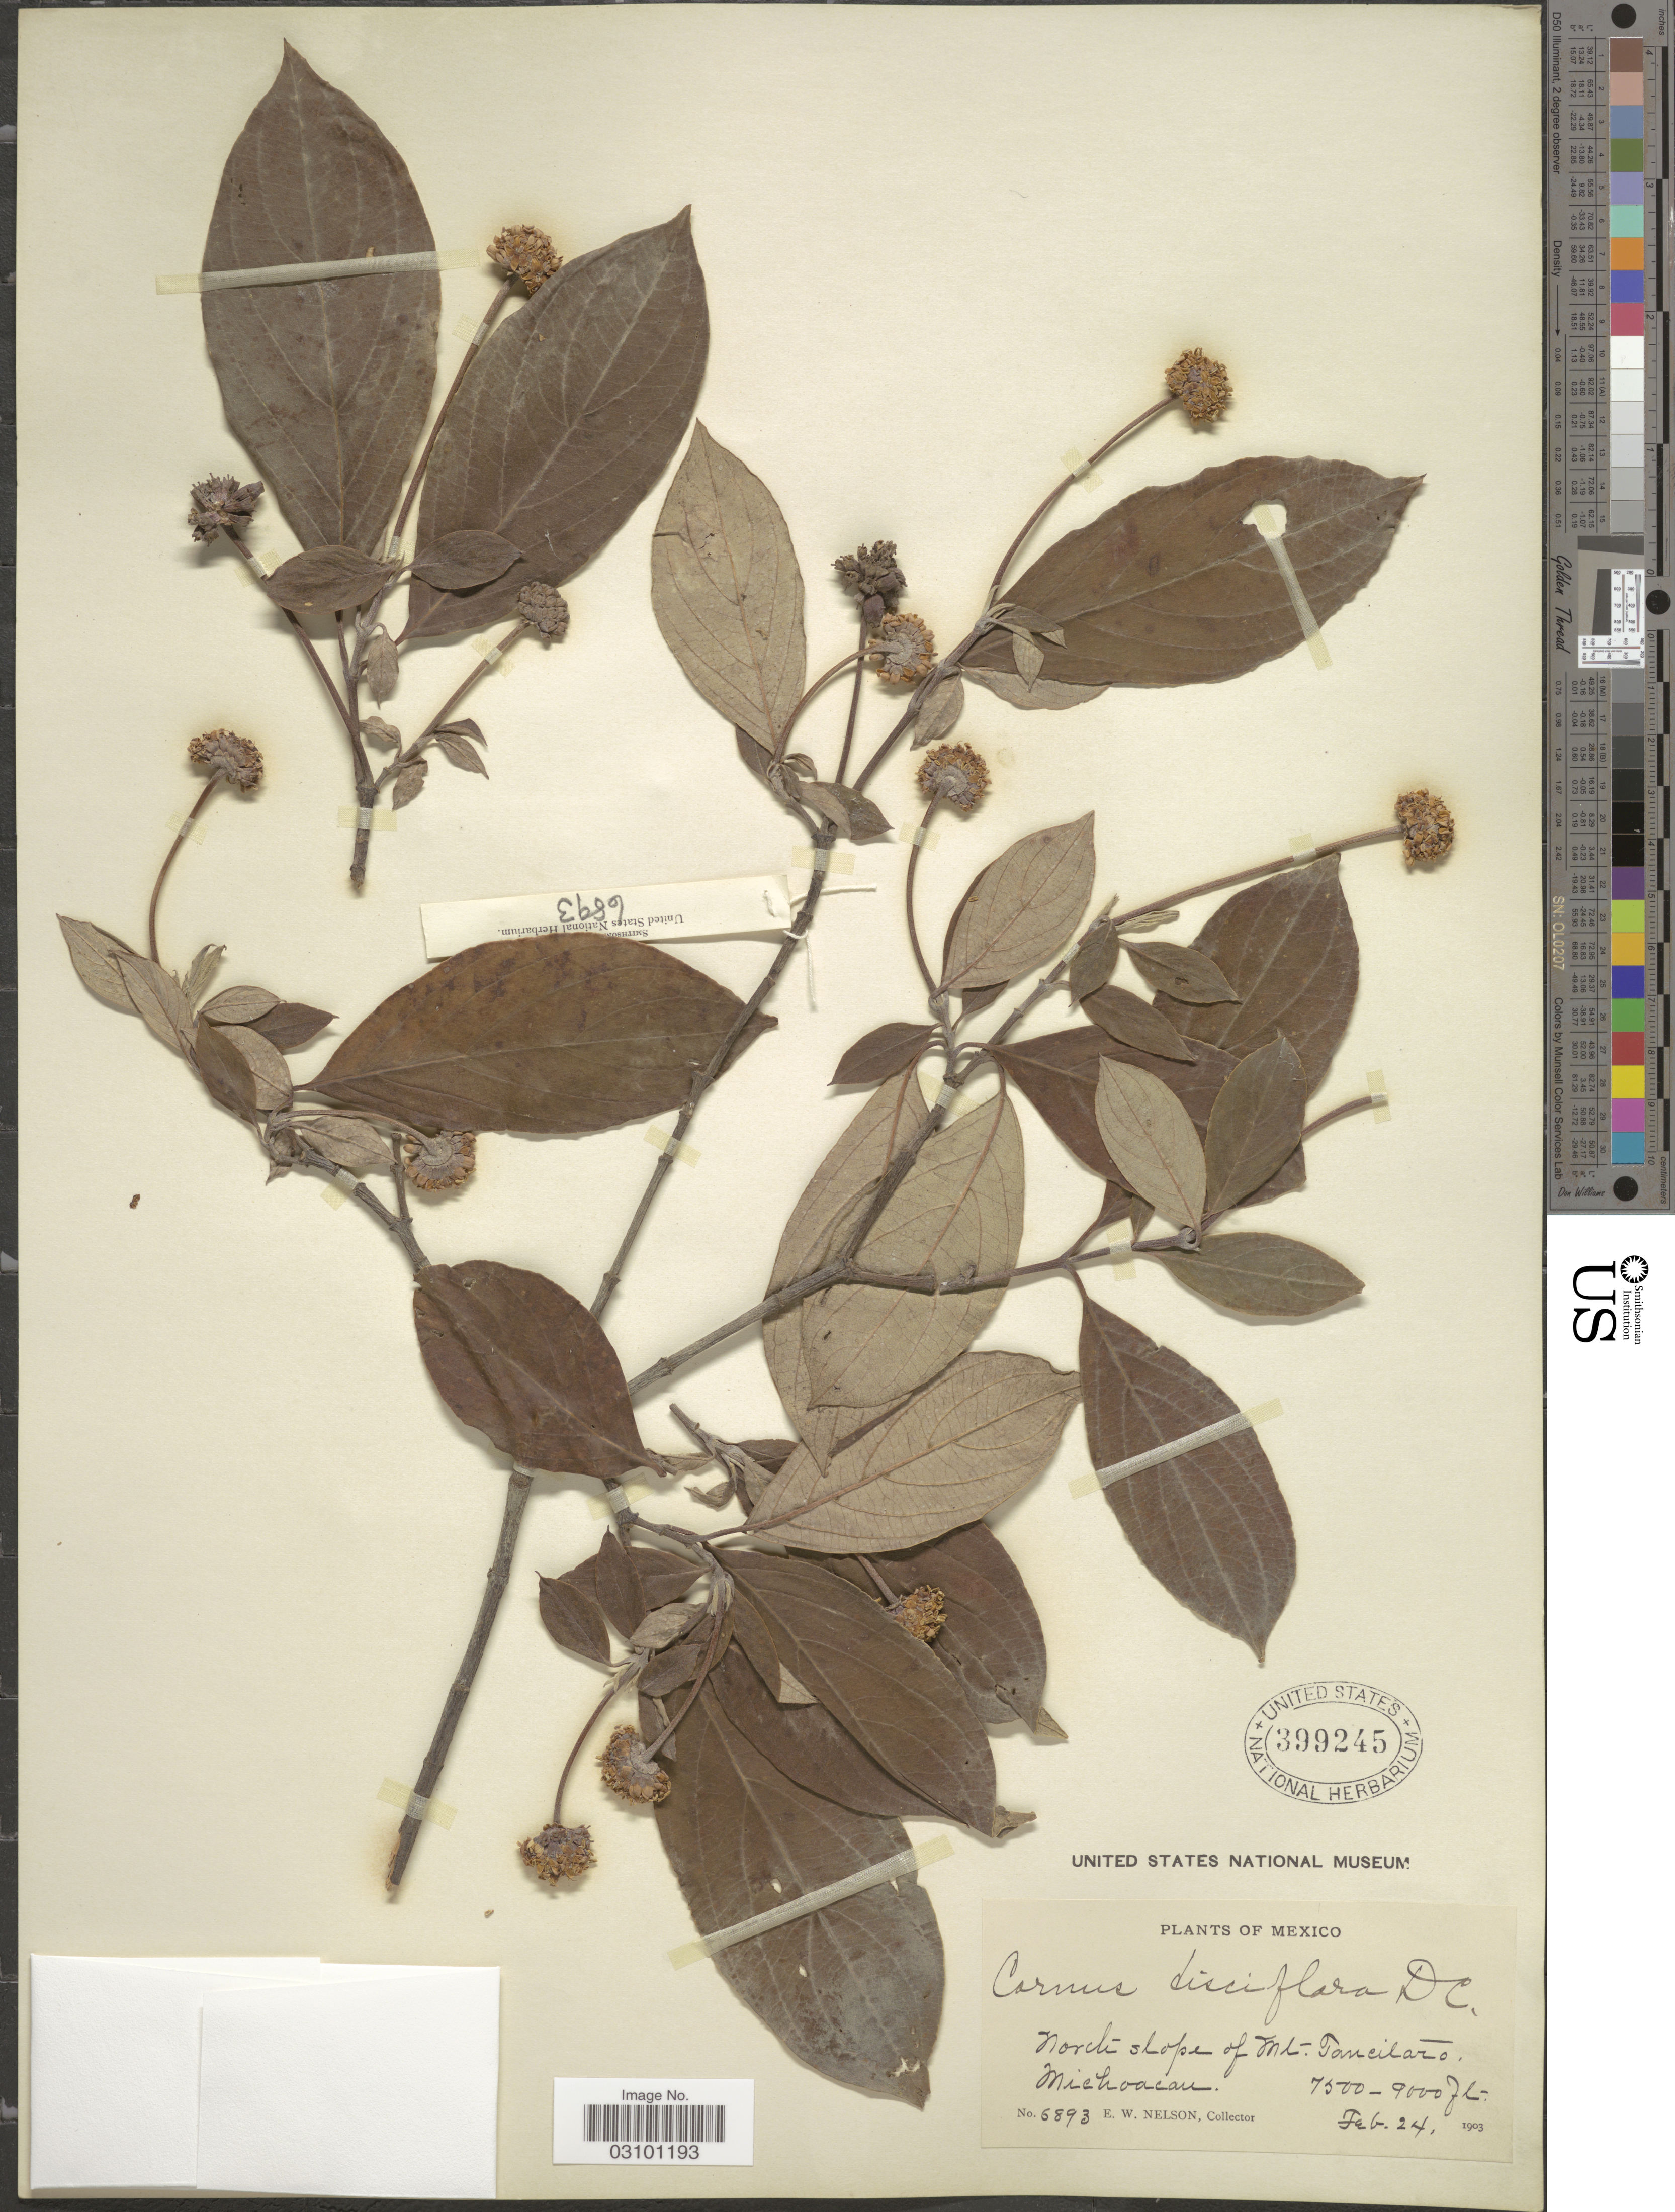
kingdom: Plantae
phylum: Tracheophyta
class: Magnoliopsida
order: Cornales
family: Cornaceae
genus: Cornus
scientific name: Cornus disciflora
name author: Moc. & Sessé ex DC.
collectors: E. W. Nelson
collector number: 6893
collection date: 1903-02-24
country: Mexico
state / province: Michoacán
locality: North slope of Mt. Tancilaro.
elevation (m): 2286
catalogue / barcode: US 399245